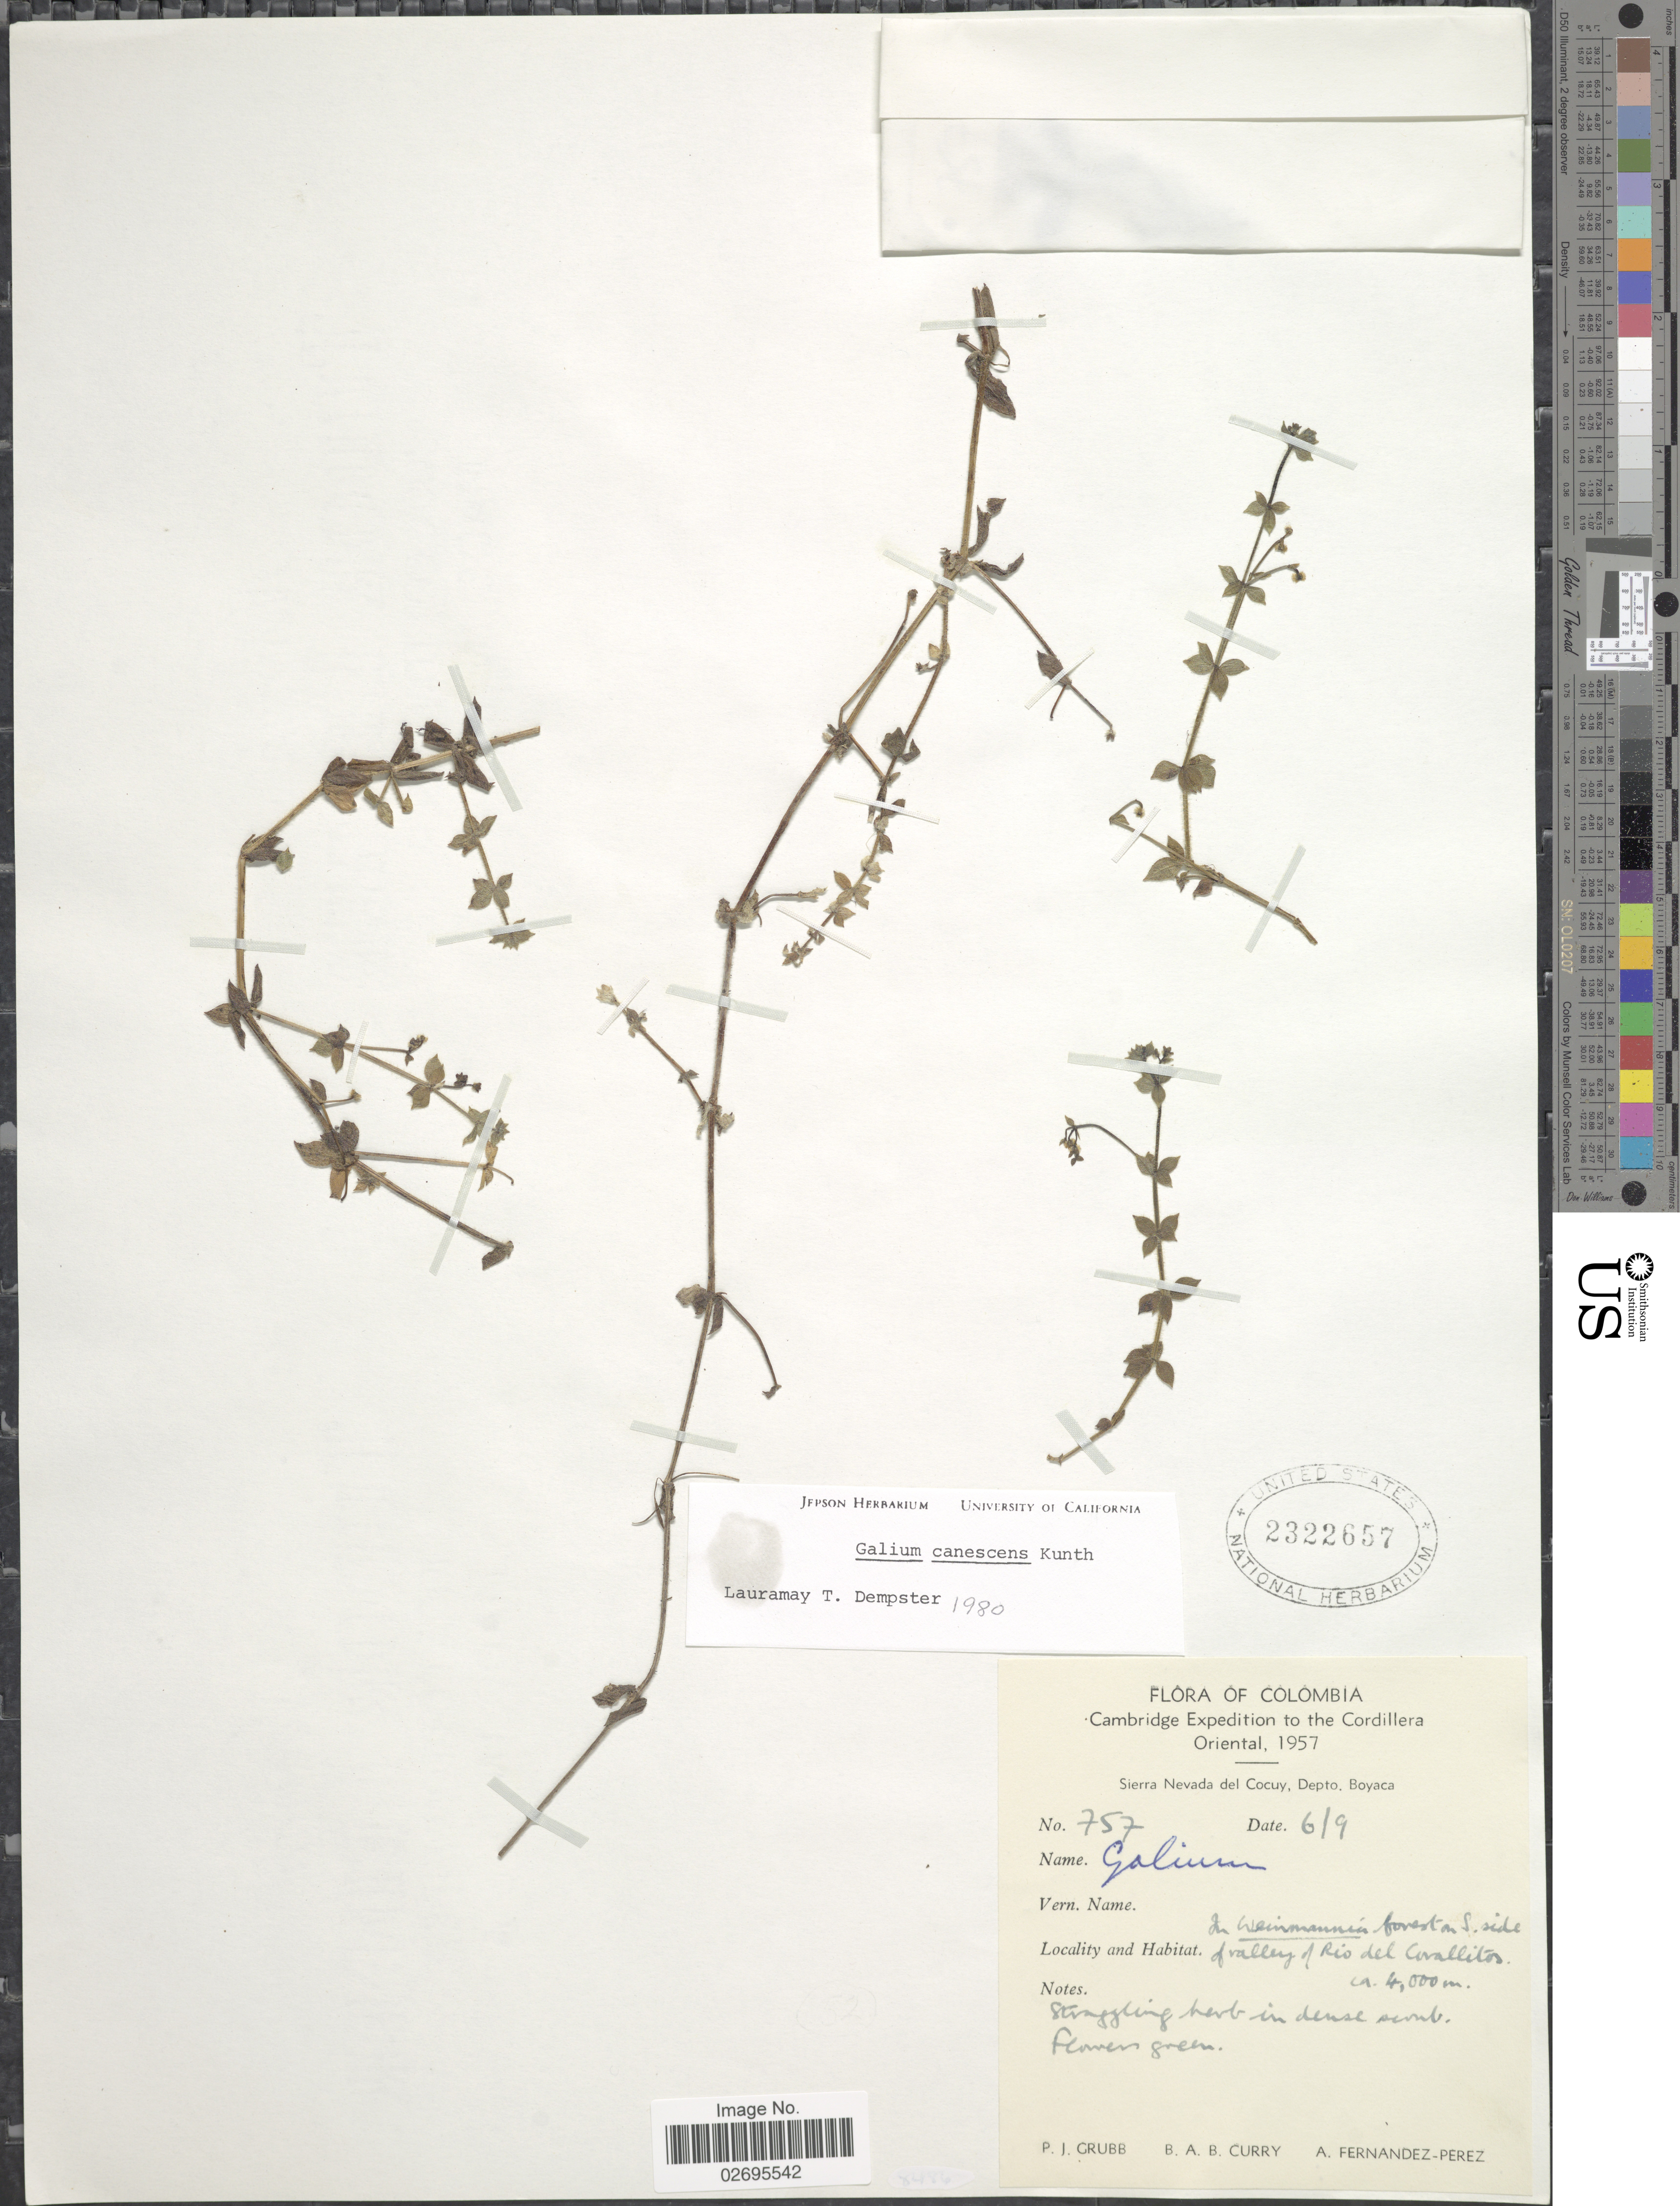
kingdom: Plantae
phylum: Tracheophyta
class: Magnoliopsida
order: Gentianales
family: Rubiaceae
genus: Galium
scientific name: Galium canescens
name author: Kunth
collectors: P. J. Grubb, B. A. B. Curry & A. Fernández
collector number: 757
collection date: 1957-09-06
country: Colombia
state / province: Boyacá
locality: The Cordillera Oriental, Sierra Nevada del Cocuy, Depto. Boyaca, In Weinmannia forest S side of valley of Rio del Covallitos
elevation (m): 4000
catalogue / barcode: US 2322657